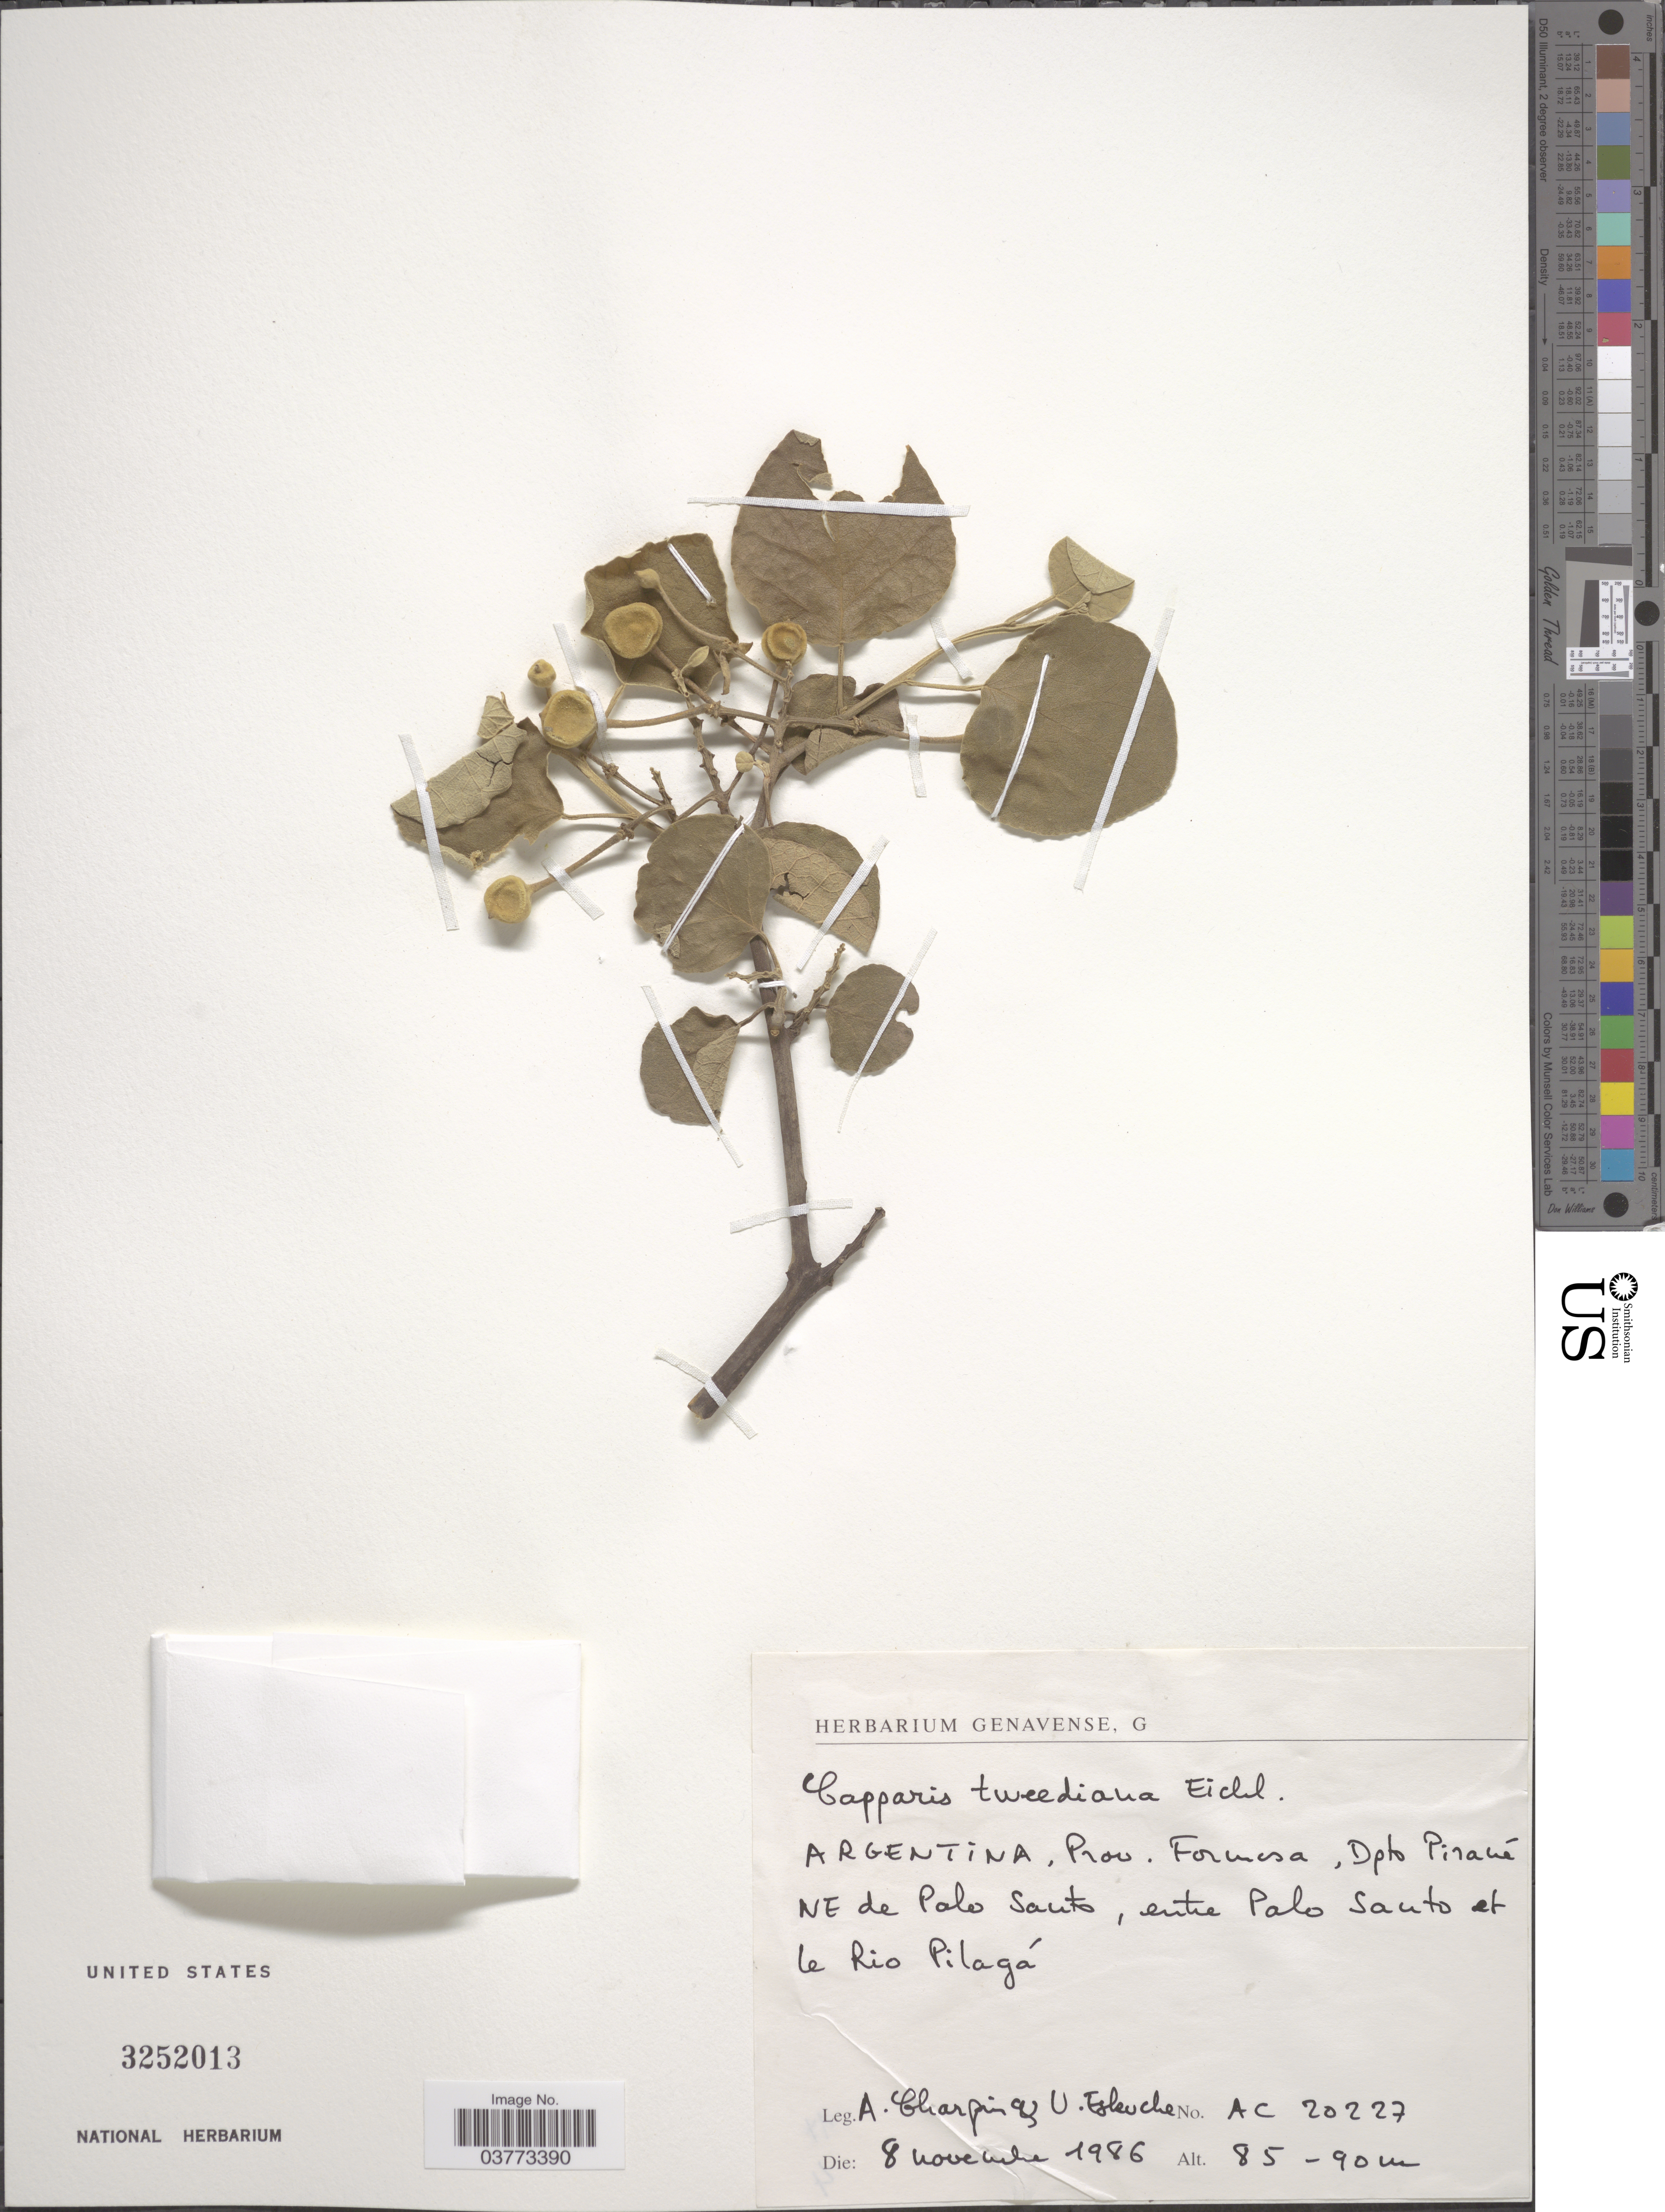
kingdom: Plantae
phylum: Tracheophyta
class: Magnoliopsida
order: Brassicales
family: Capparaceae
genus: Capparicordis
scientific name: Capparicordis tweediana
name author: (Eichler) Iltis & Cornejo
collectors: A. Charpin & U. Esleuche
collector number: AC 20227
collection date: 1986-11-08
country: Argentina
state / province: Formosa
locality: Dpto Pirane NE de Palo Santo, entre Palo Santo et Le Rio Pilagá.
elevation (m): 85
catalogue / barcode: US 3252013